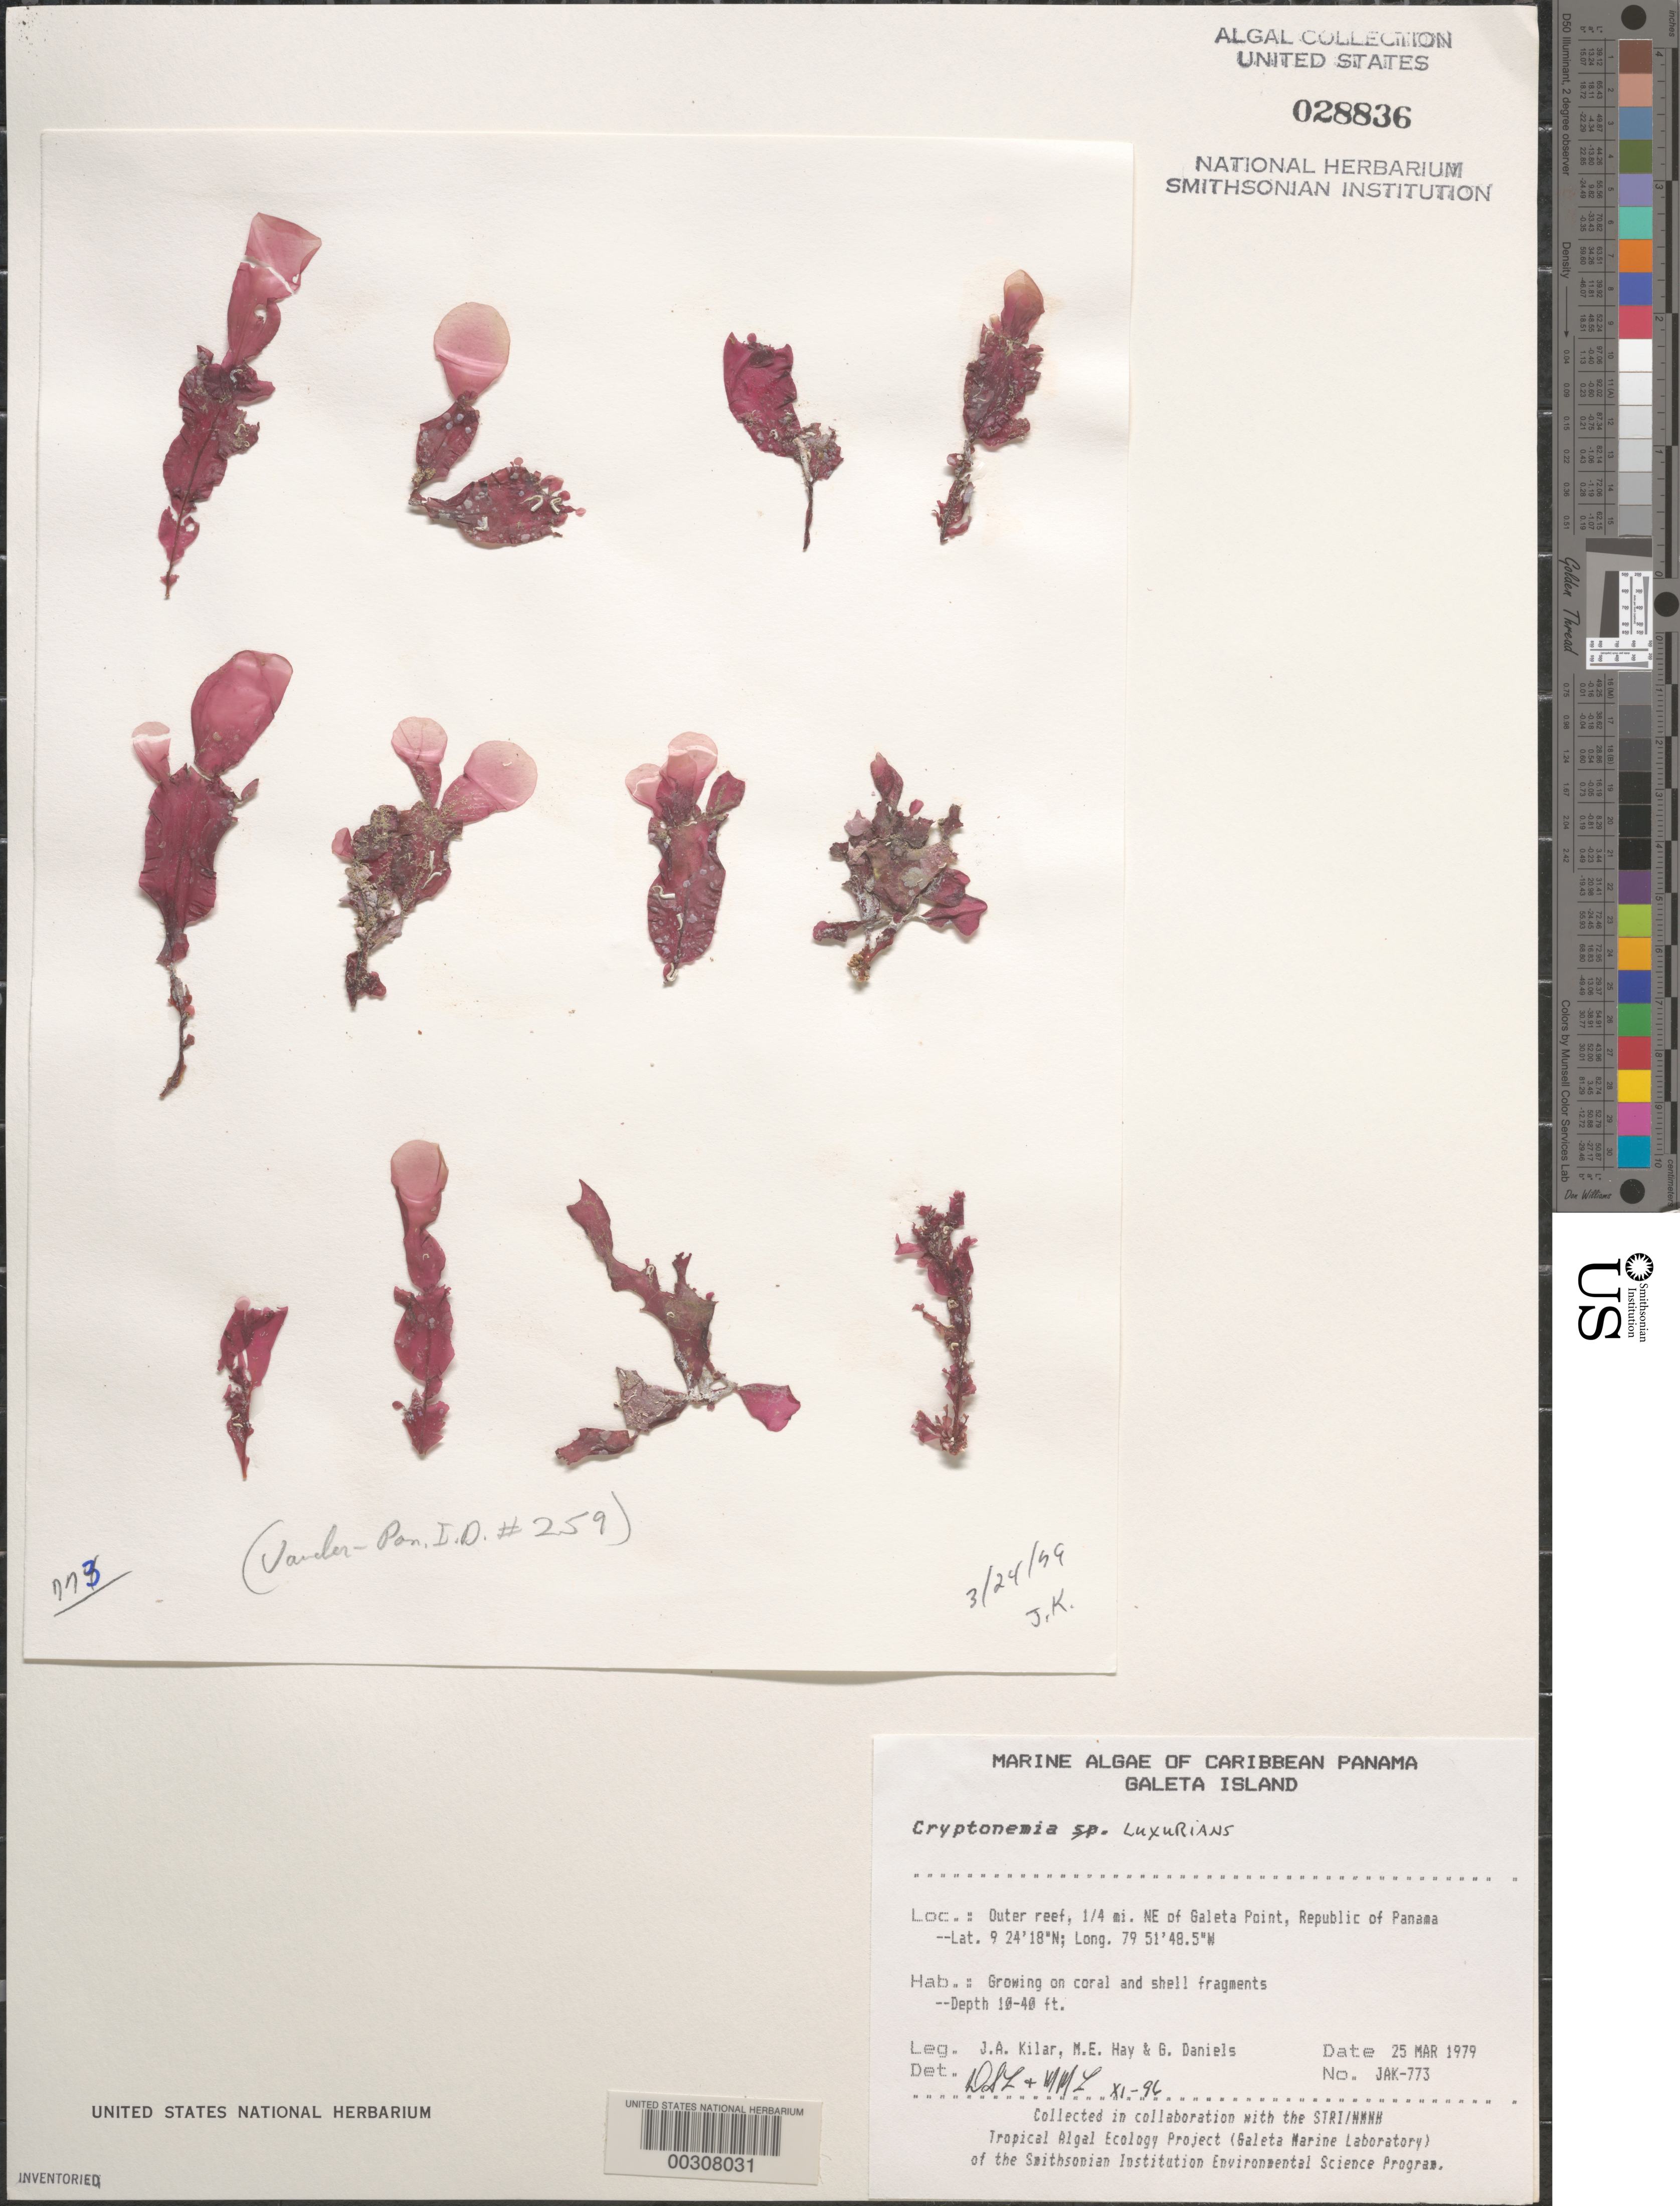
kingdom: Plantae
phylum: Rhodophyta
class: Florideophyceae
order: Halymeniales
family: Halymeniaceae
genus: Cryptonemia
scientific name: Cryptonemia seminervis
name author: (C. Agardh) J. Agardh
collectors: J. Kilar, M. E. Hay & G. Daniels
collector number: JAK-773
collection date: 1979-03-25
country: Panama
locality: Caribbean Panama. Galeta Island. Outer reef, ¼ mi. NE of Galeta Point, Republic of Panama.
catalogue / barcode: US 28836